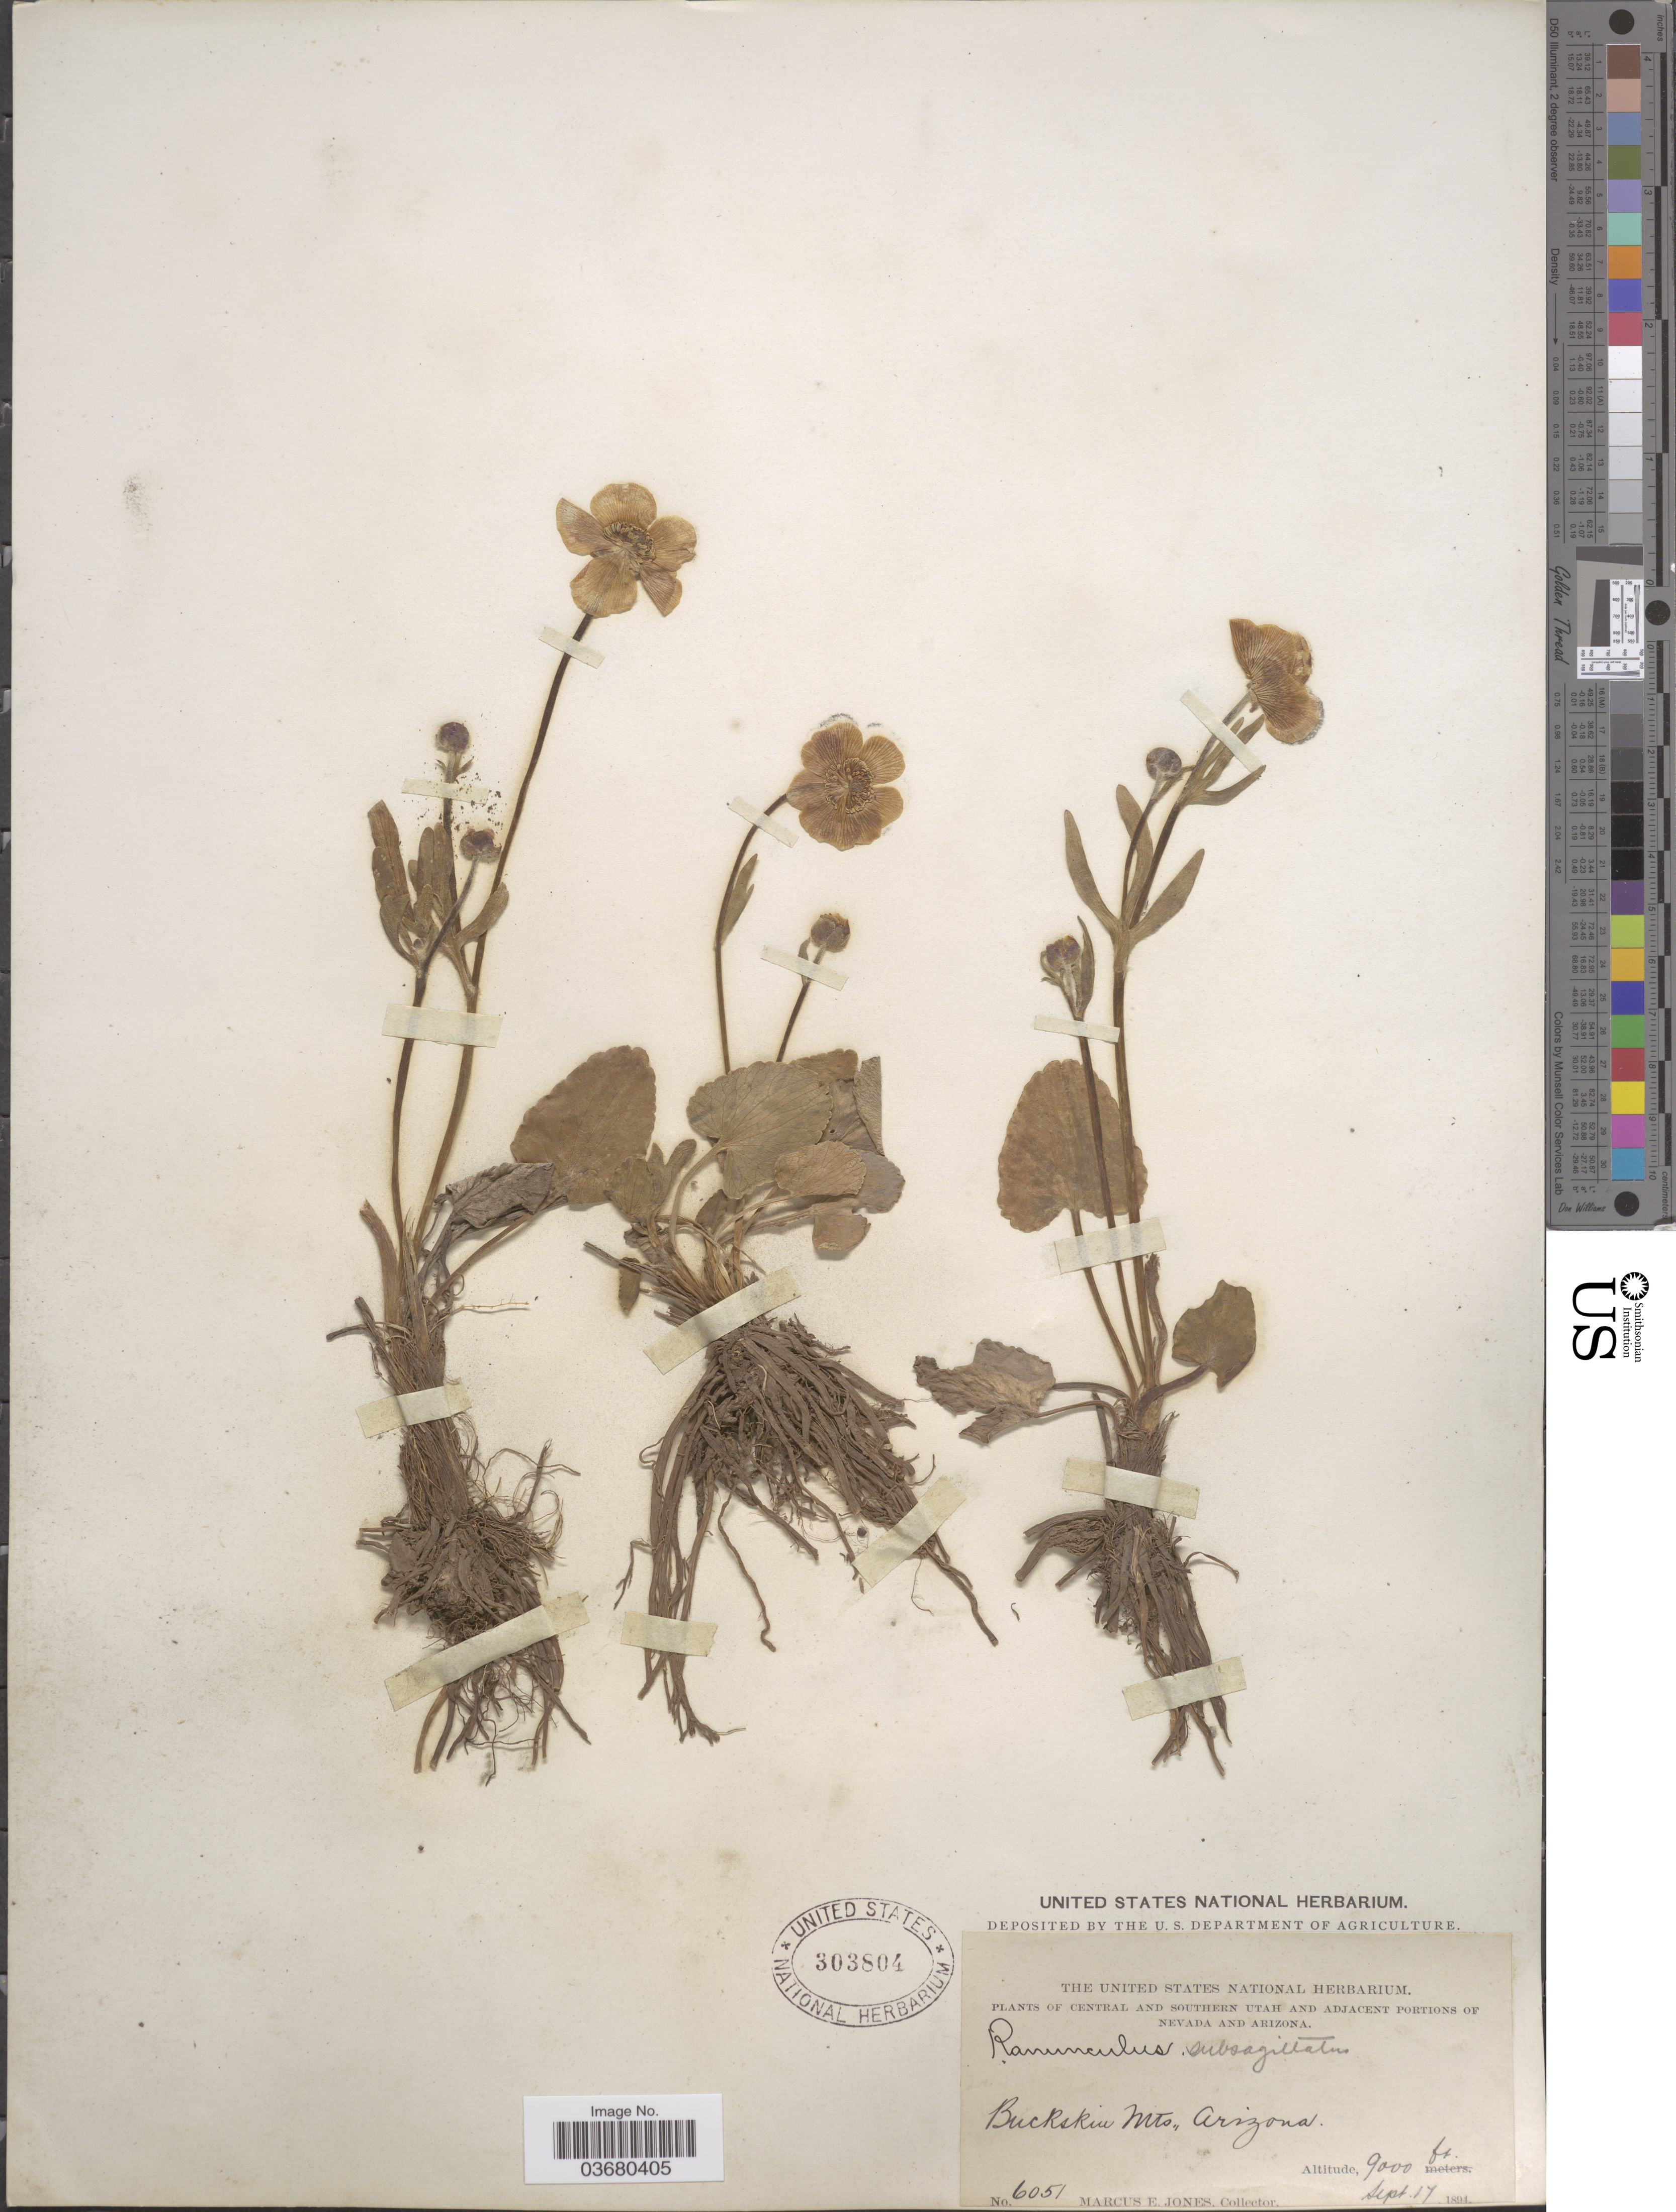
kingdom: Plantae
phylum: Tracheophyta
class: Magnoliopsida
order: Ranunculales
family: Ranunculaceae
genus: Ranunculus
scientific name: Ranunculus cardiophyllus var. subsagittatus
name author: (A. Gray) L.D. Benson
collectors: M. E. Jones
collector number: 6051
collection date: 1894-09-17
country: United States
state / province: Arizona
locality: Buckskin Mts.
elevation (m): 2743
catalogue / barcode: US 303804